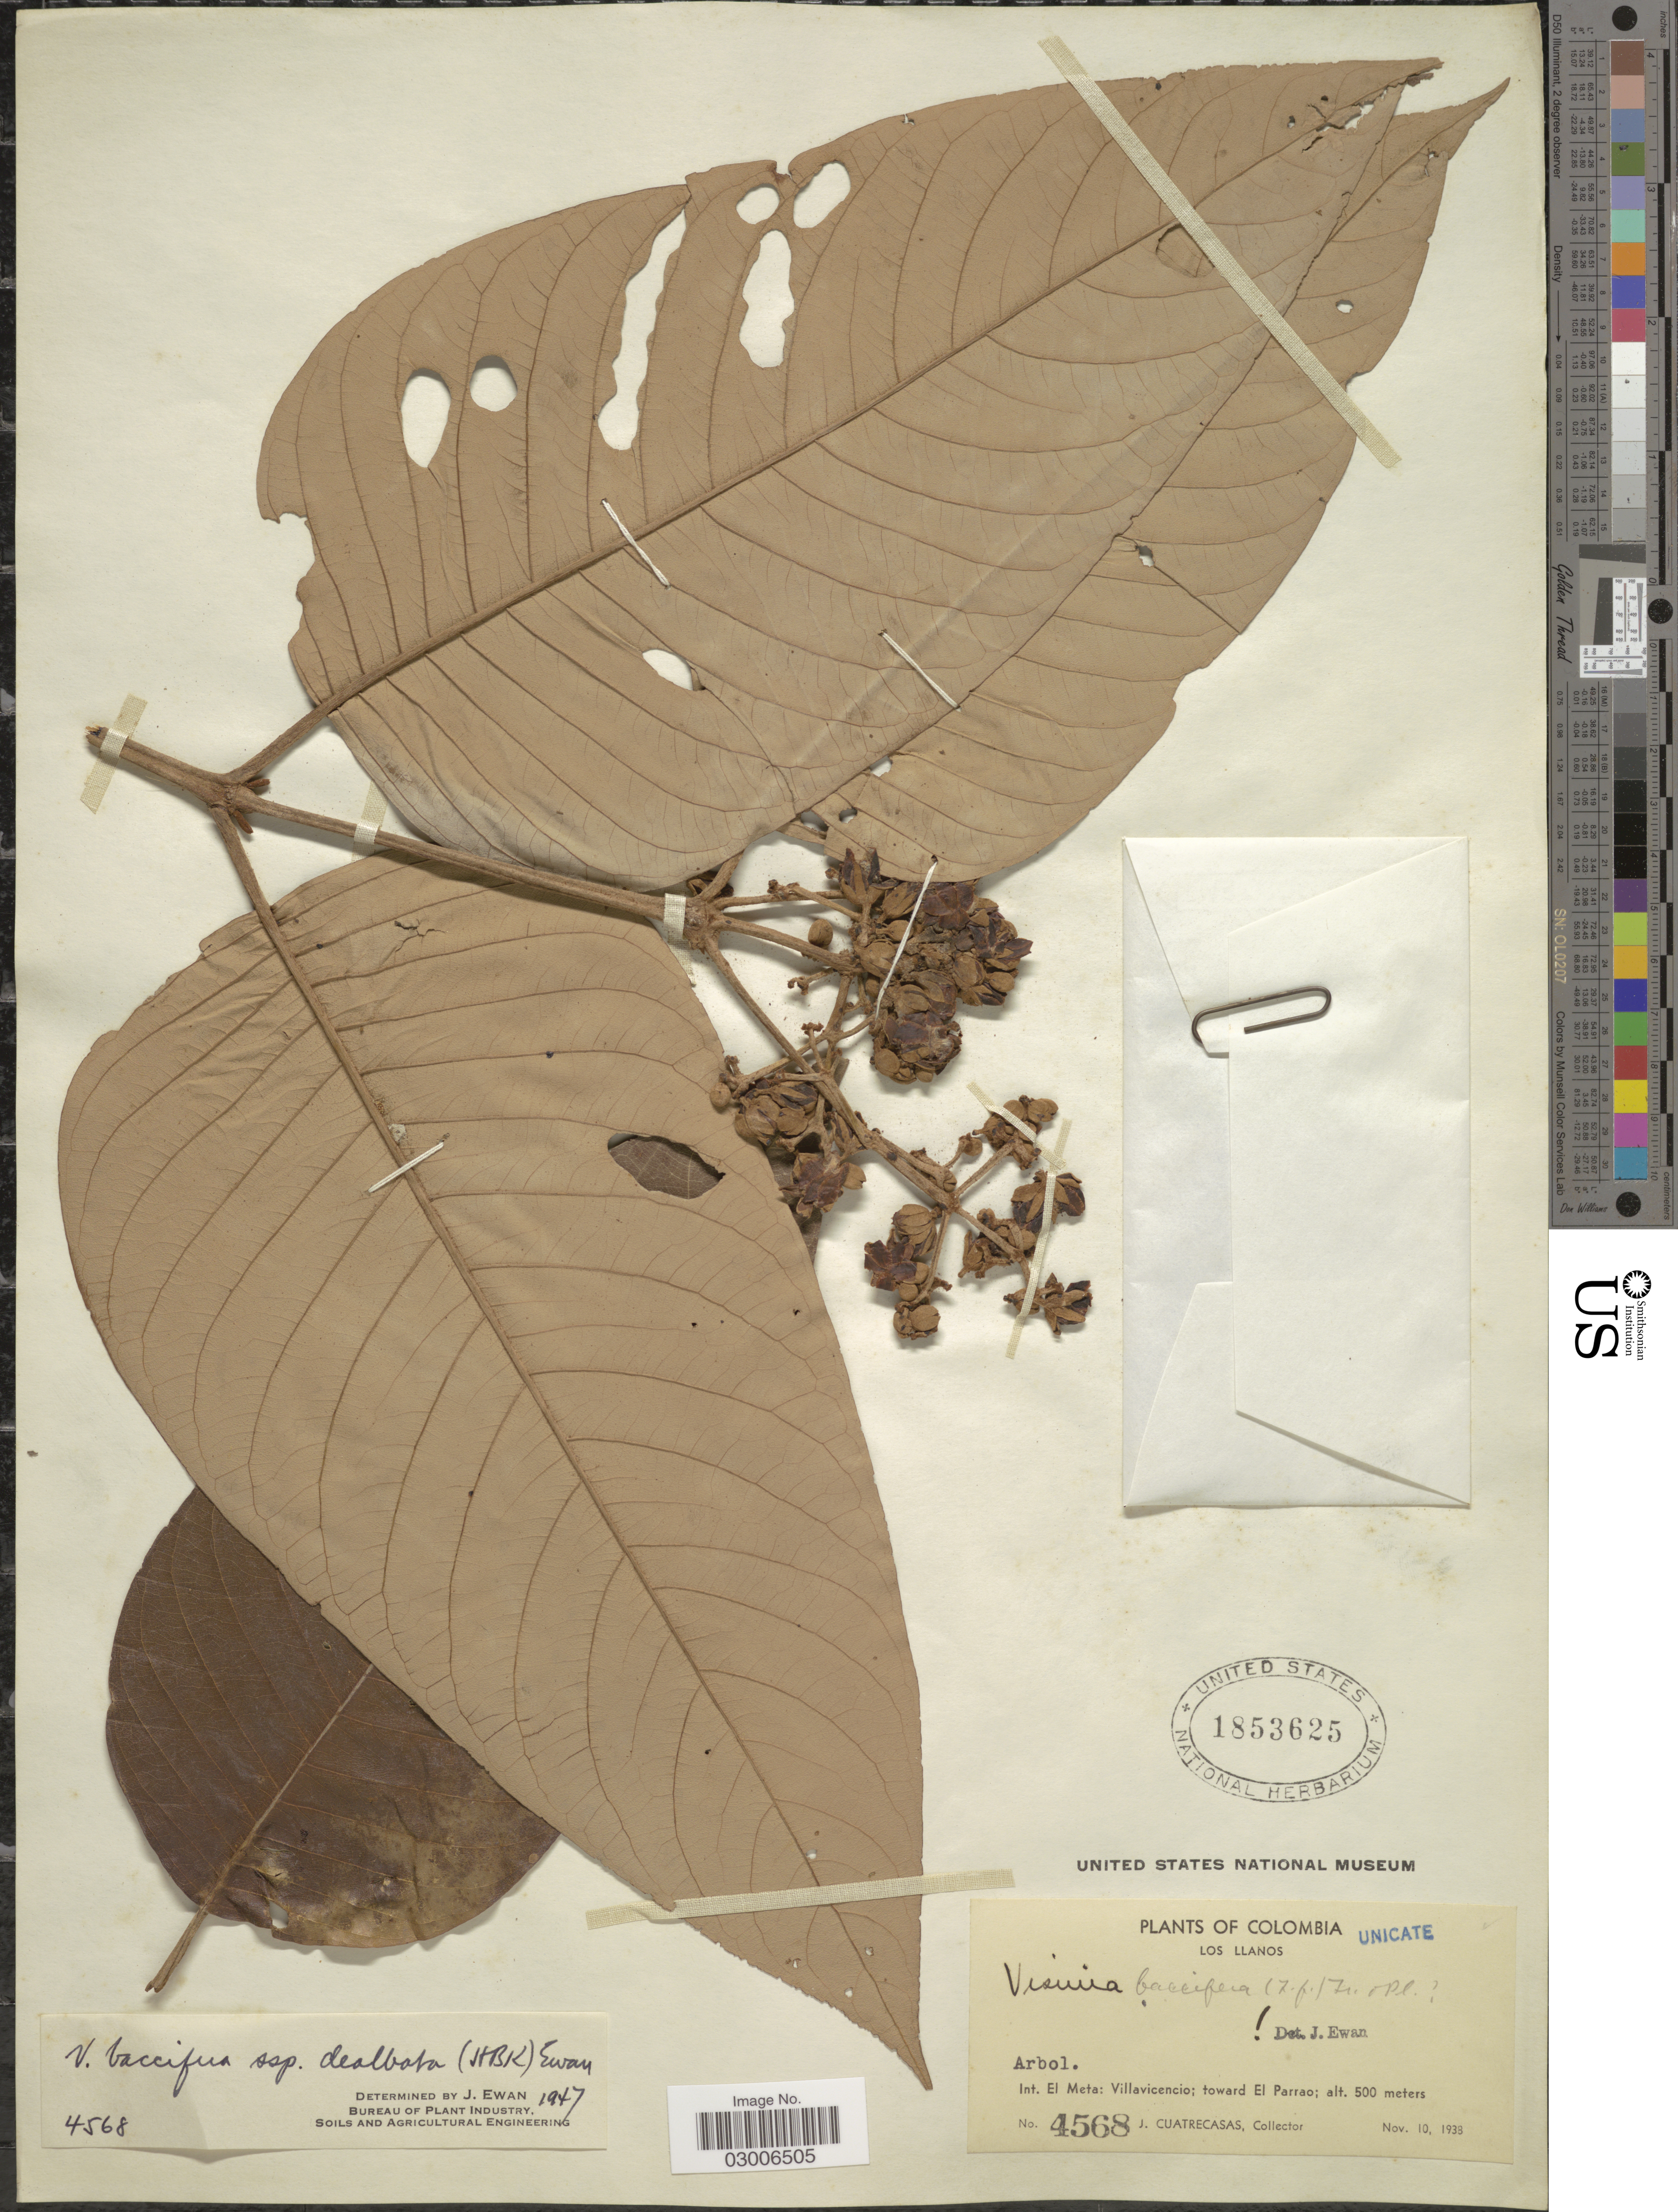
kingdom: Plantae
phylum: Tracheophyta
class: Magnoliopsida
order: Malpighiales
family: Hypericaceae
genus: Vismia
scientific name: Vismia baccifera subsp. dealbata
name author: (Kunth) Ewan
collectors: J. Cuatrecasas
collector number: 4568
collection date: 1938-11-10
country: Colombia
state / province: Meta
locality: Los LLanos, Int. El Meta: Villavicencio; toward El Parrao.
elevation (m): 500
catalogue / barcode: US 1863625